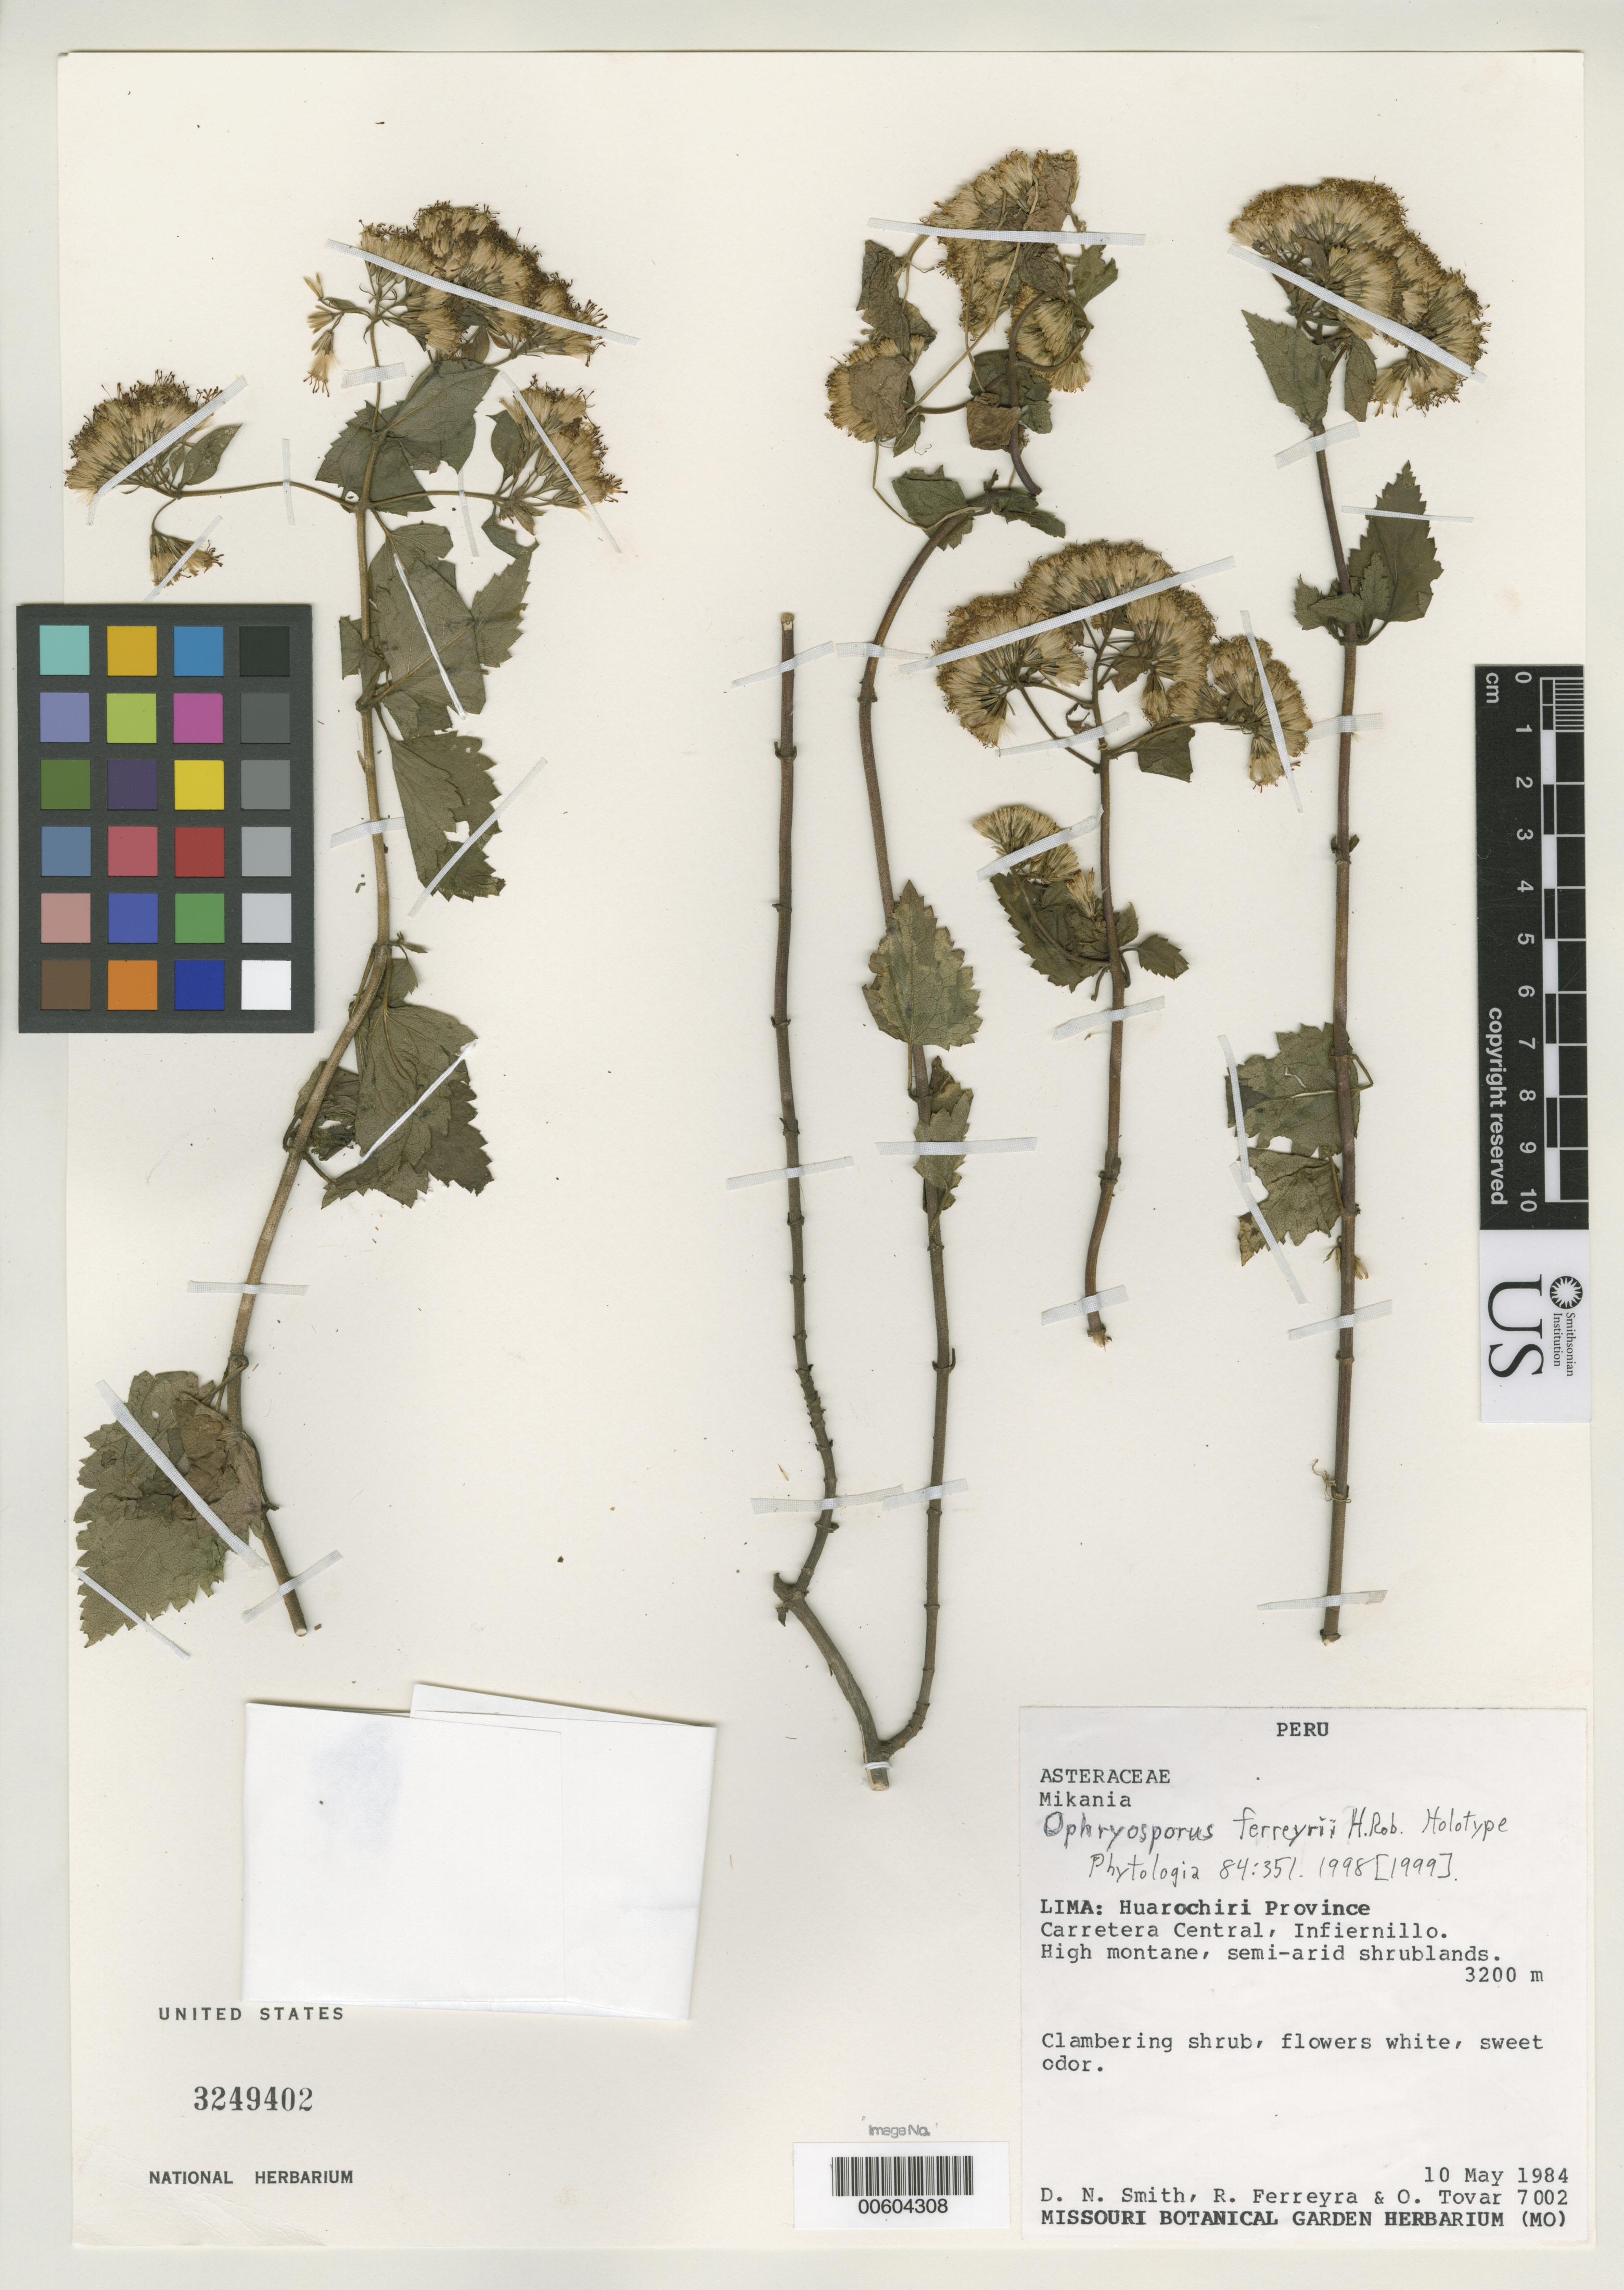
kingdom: Plantae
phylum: Tracheophyta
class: Magnoliopsida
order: Asterales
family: Asteraceae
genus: Ophryosporus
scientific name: Ophryosporus ferreyrii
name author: H. Rob.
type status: Holotype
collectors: D. Smith, R. A. Ferreyra & Ó. Tovar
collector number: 7002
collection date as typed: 10 May 1984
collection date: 1984-05-10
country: Peru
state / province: Lima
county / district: Huarochirí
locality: Carretera Central, Infiernillo.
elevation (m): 3200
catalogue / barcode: US 3249402